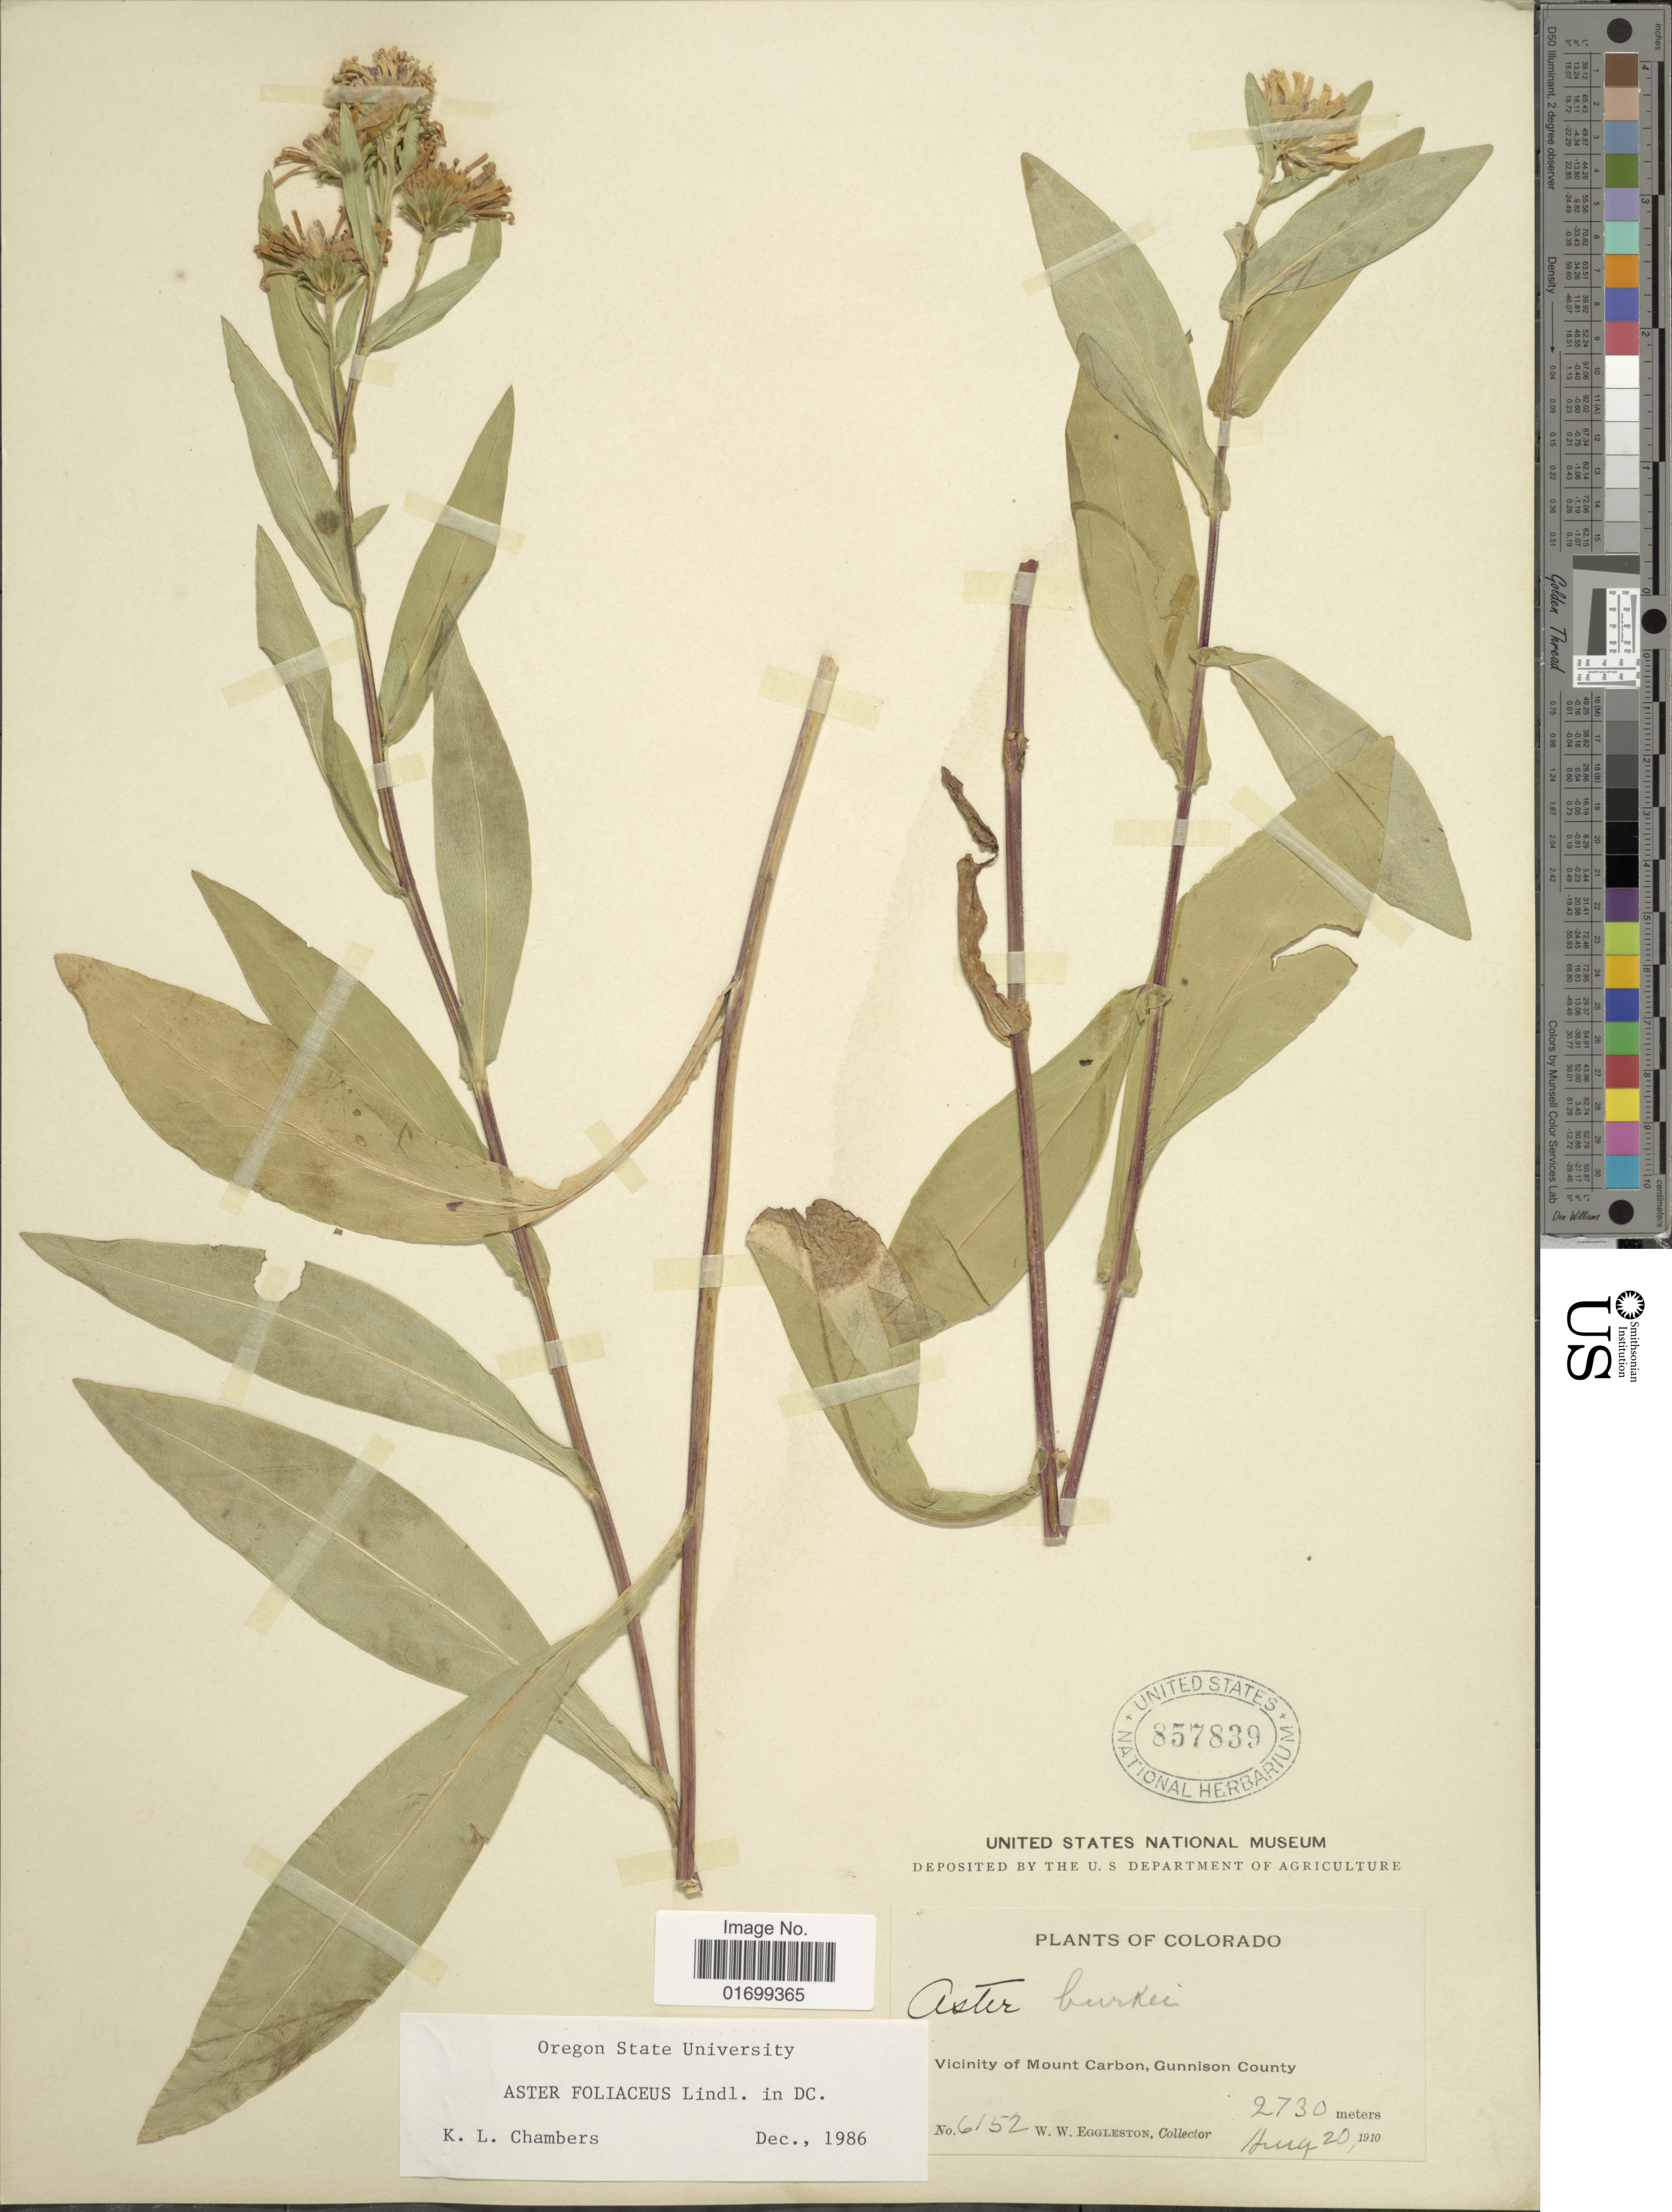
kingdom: Plantae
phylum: Tracheophyta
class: Magnoliopsida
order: Asterales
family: Asteraceae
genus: Symphyotrichum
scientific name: Symphyotrichum foliaceum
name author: (Lindl. ex DC.) G.L. Nesom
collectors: W. W. Eggleston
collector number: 6152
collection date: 1910-08-20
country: United States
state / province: Colorado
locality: Vicinity of Mount Carbon, Gunnison County.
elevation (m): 2730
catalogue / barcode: US 857839